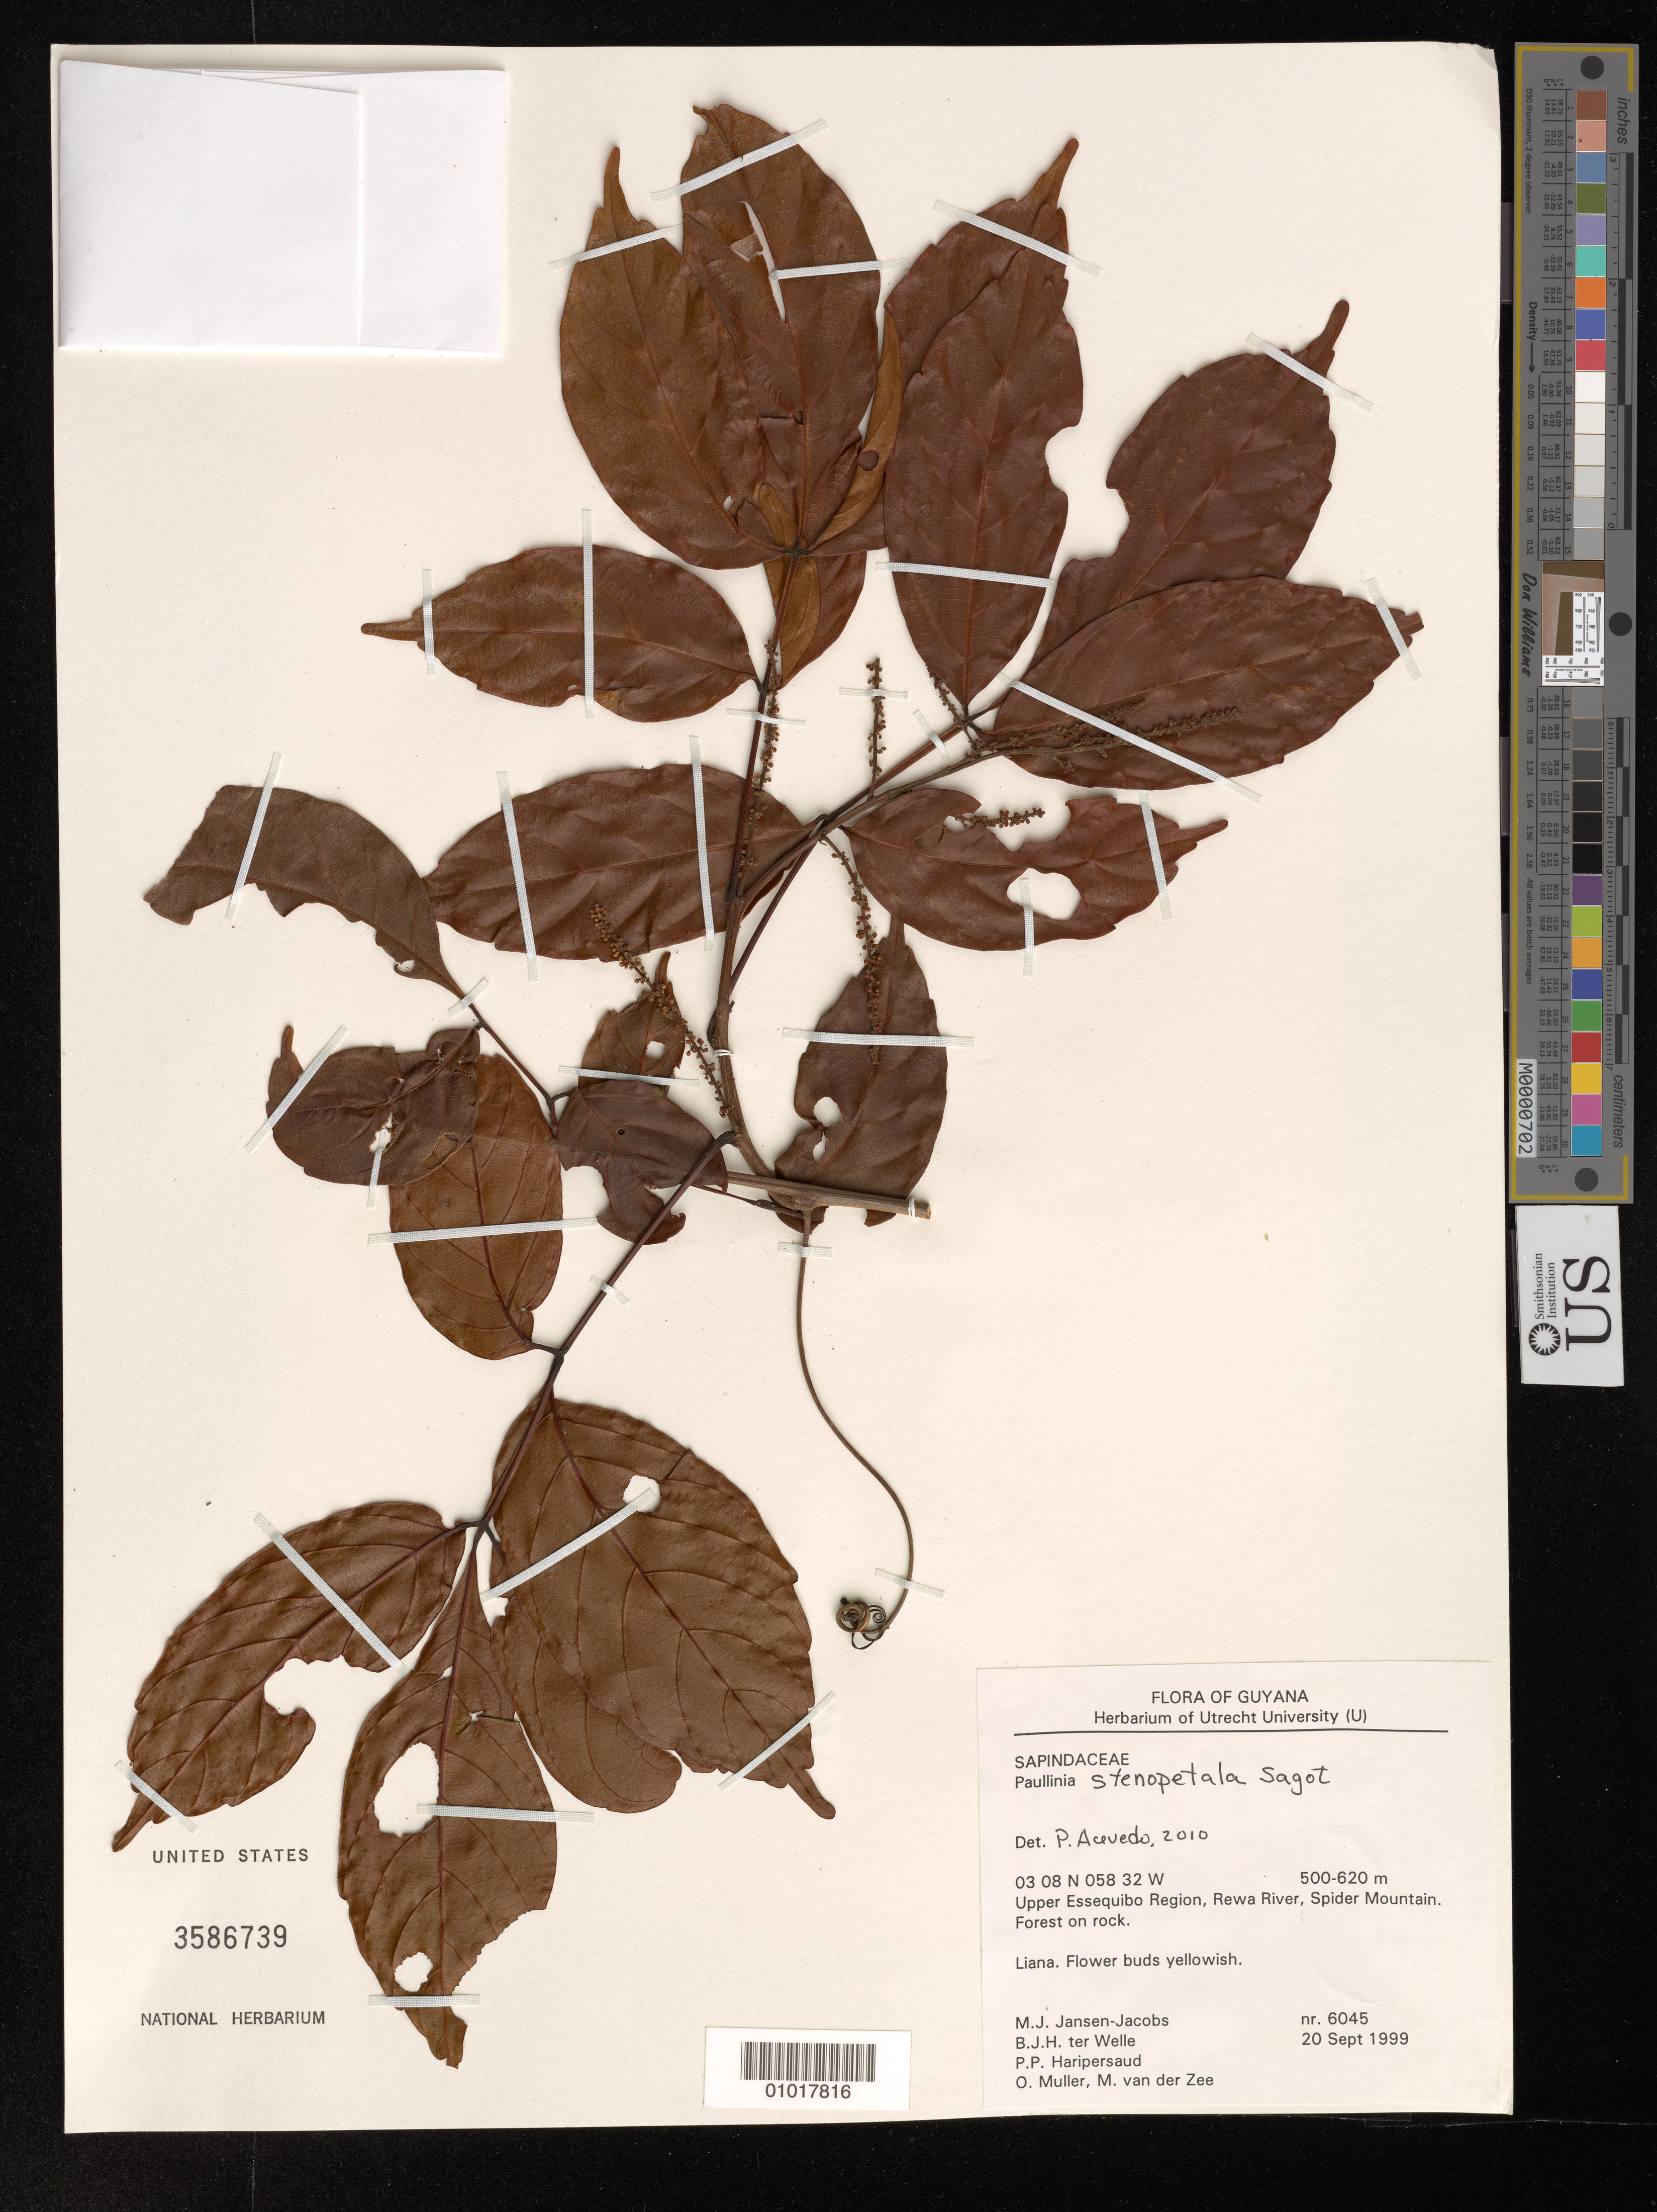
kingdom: Plantae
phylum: Tracheophyta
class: Magnoliopsida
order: Sapindales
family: Sapindaceae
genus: Paullinia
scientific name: Paullinia stenopetala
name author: Sagot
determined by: Acevedo-Rodríguez, P., (BOT), Smithsonian Institution - National Museum of Natural History (UNITED STATES)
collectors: M. J. Jansen-Jacobs, B. Welle, P. Haripersaud, O. Muller & M. van der Zee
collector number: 6045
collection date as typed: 20-Sep-99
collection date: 1999-09-20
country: Guyana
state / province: U. Takutu-U. Essequibo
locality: Rewa River, Spider Mountain.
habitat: Forest on rock.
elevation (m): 500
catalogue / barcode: US 3586739